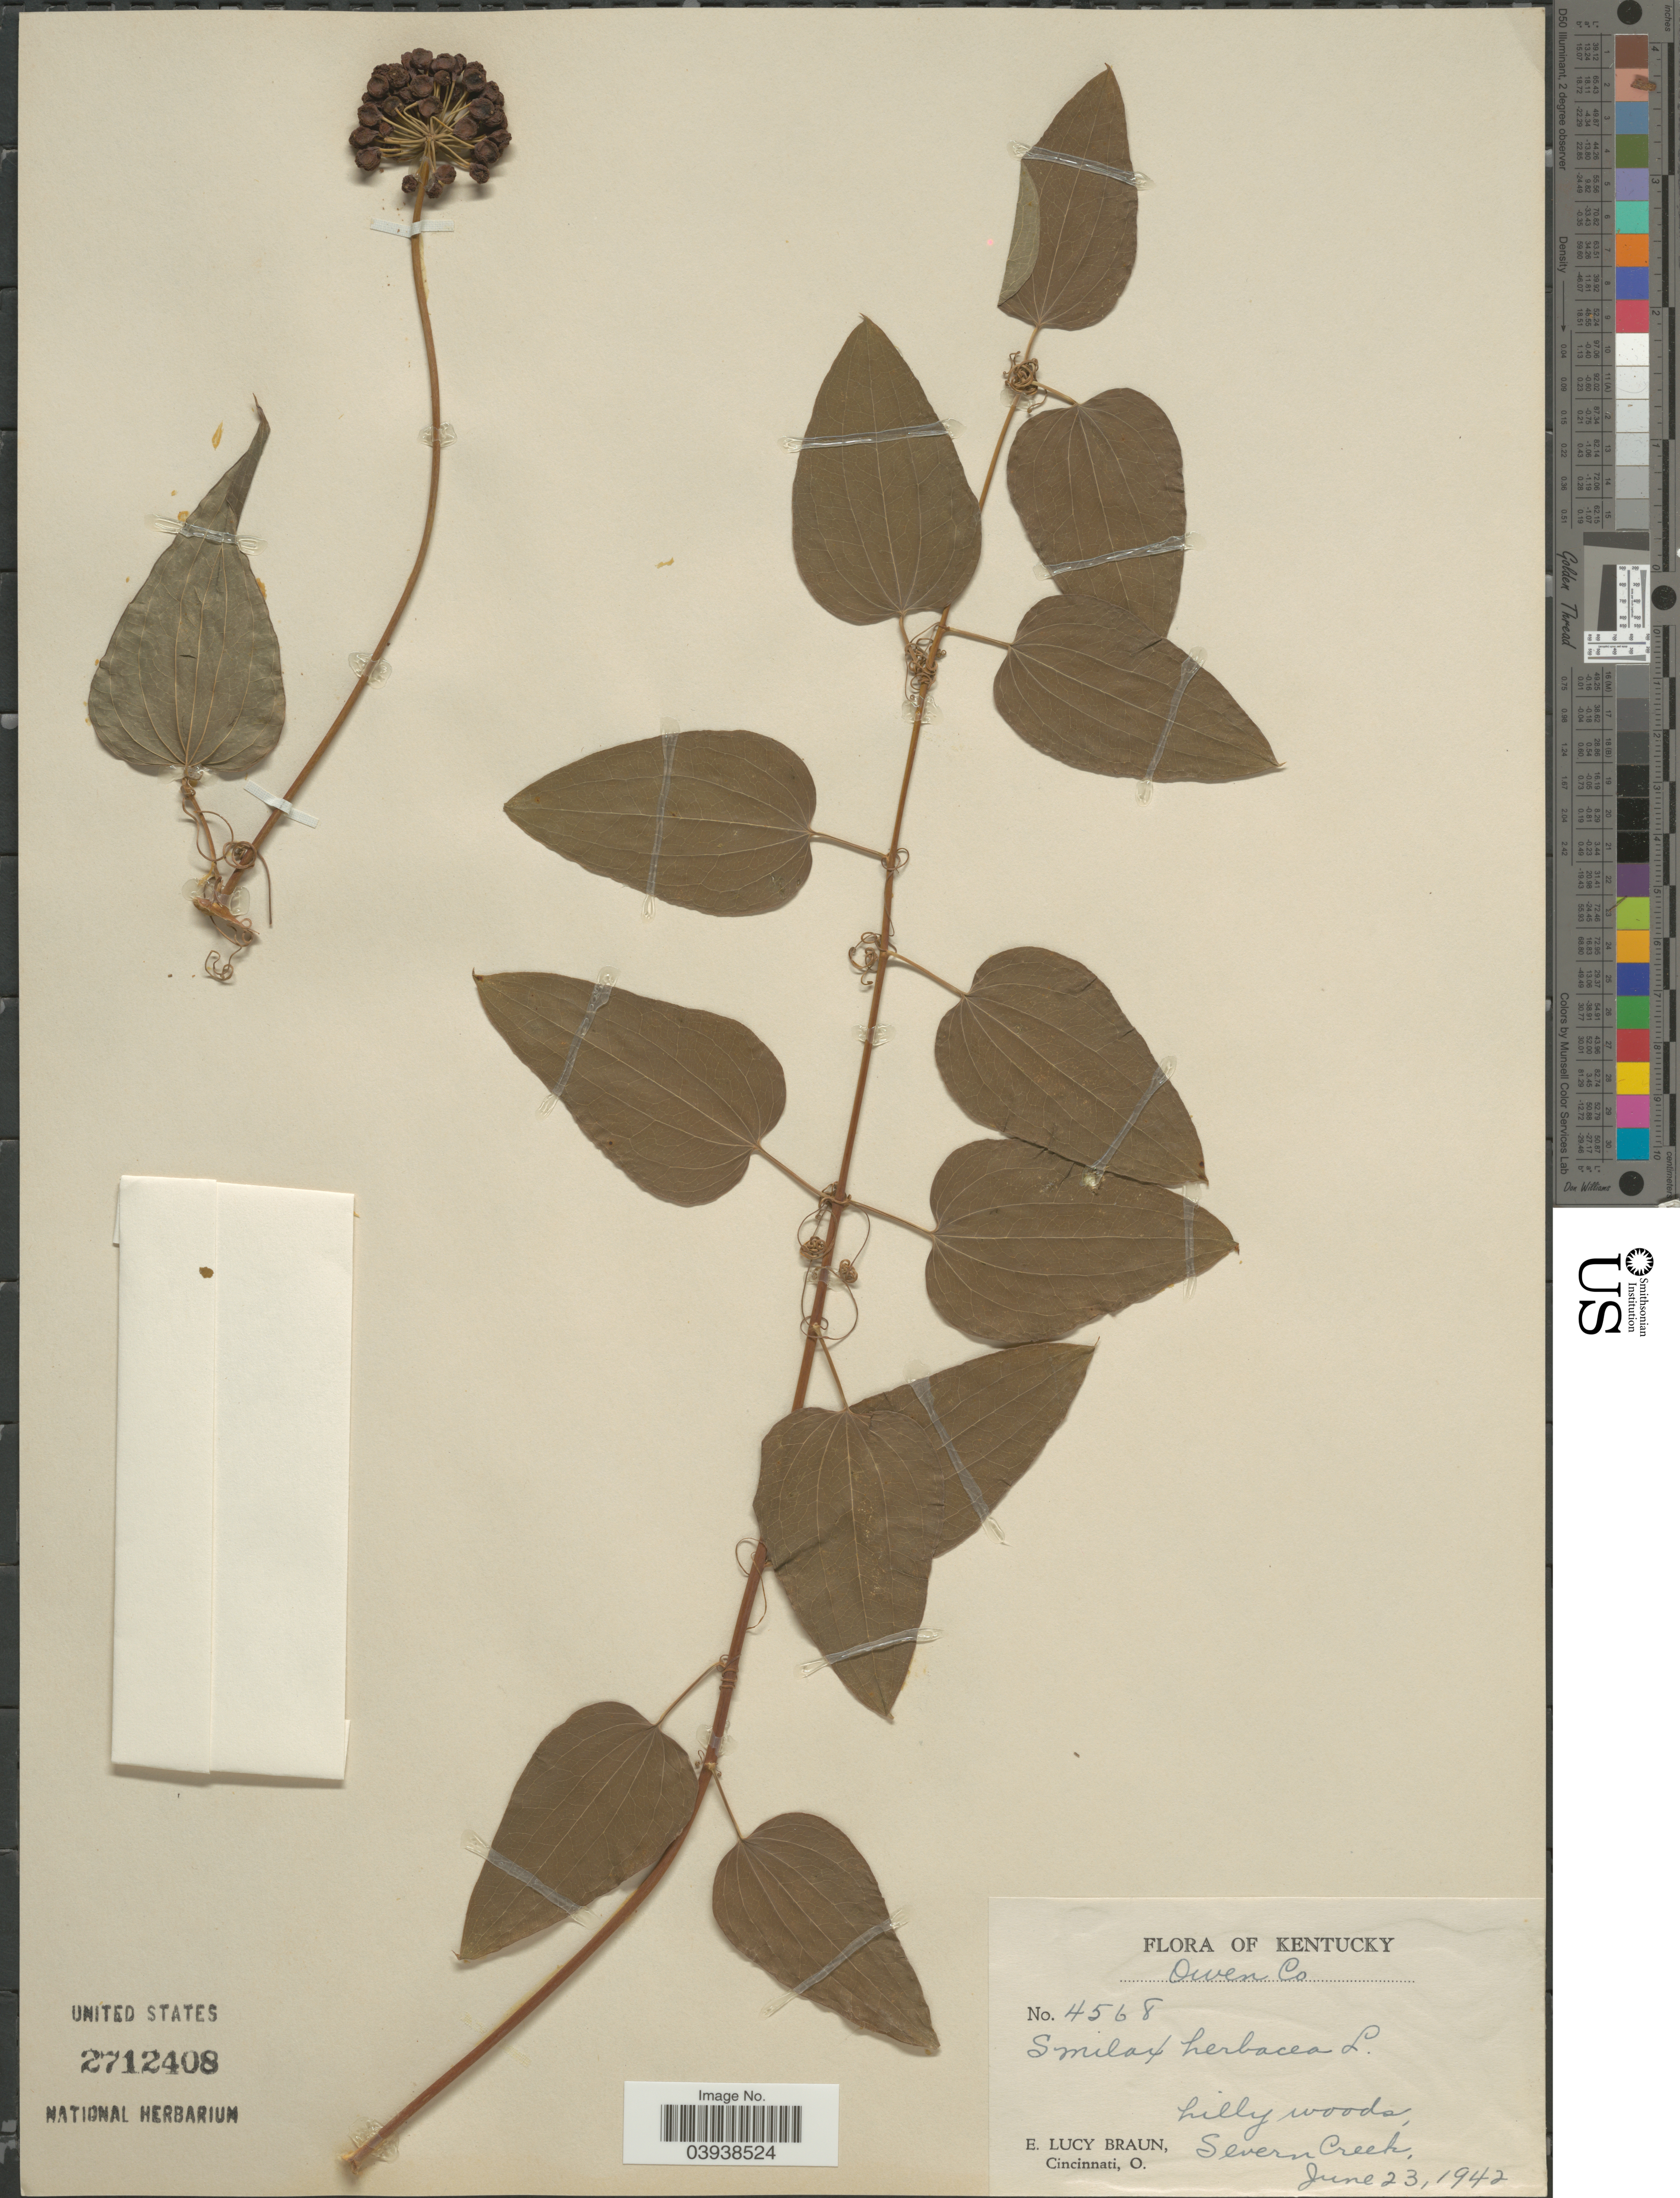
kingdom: Plantae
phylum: Tracheophyta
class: Liliopsida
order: Liliales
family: Smilacaceae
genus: Smilax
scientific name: Smilax herbacea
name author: L.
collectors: E. L. Braun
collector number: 4568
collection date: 1942-06-23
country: United States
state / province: Kentucky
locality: Owen Co. Severn Creek.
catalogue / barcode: US 2712408